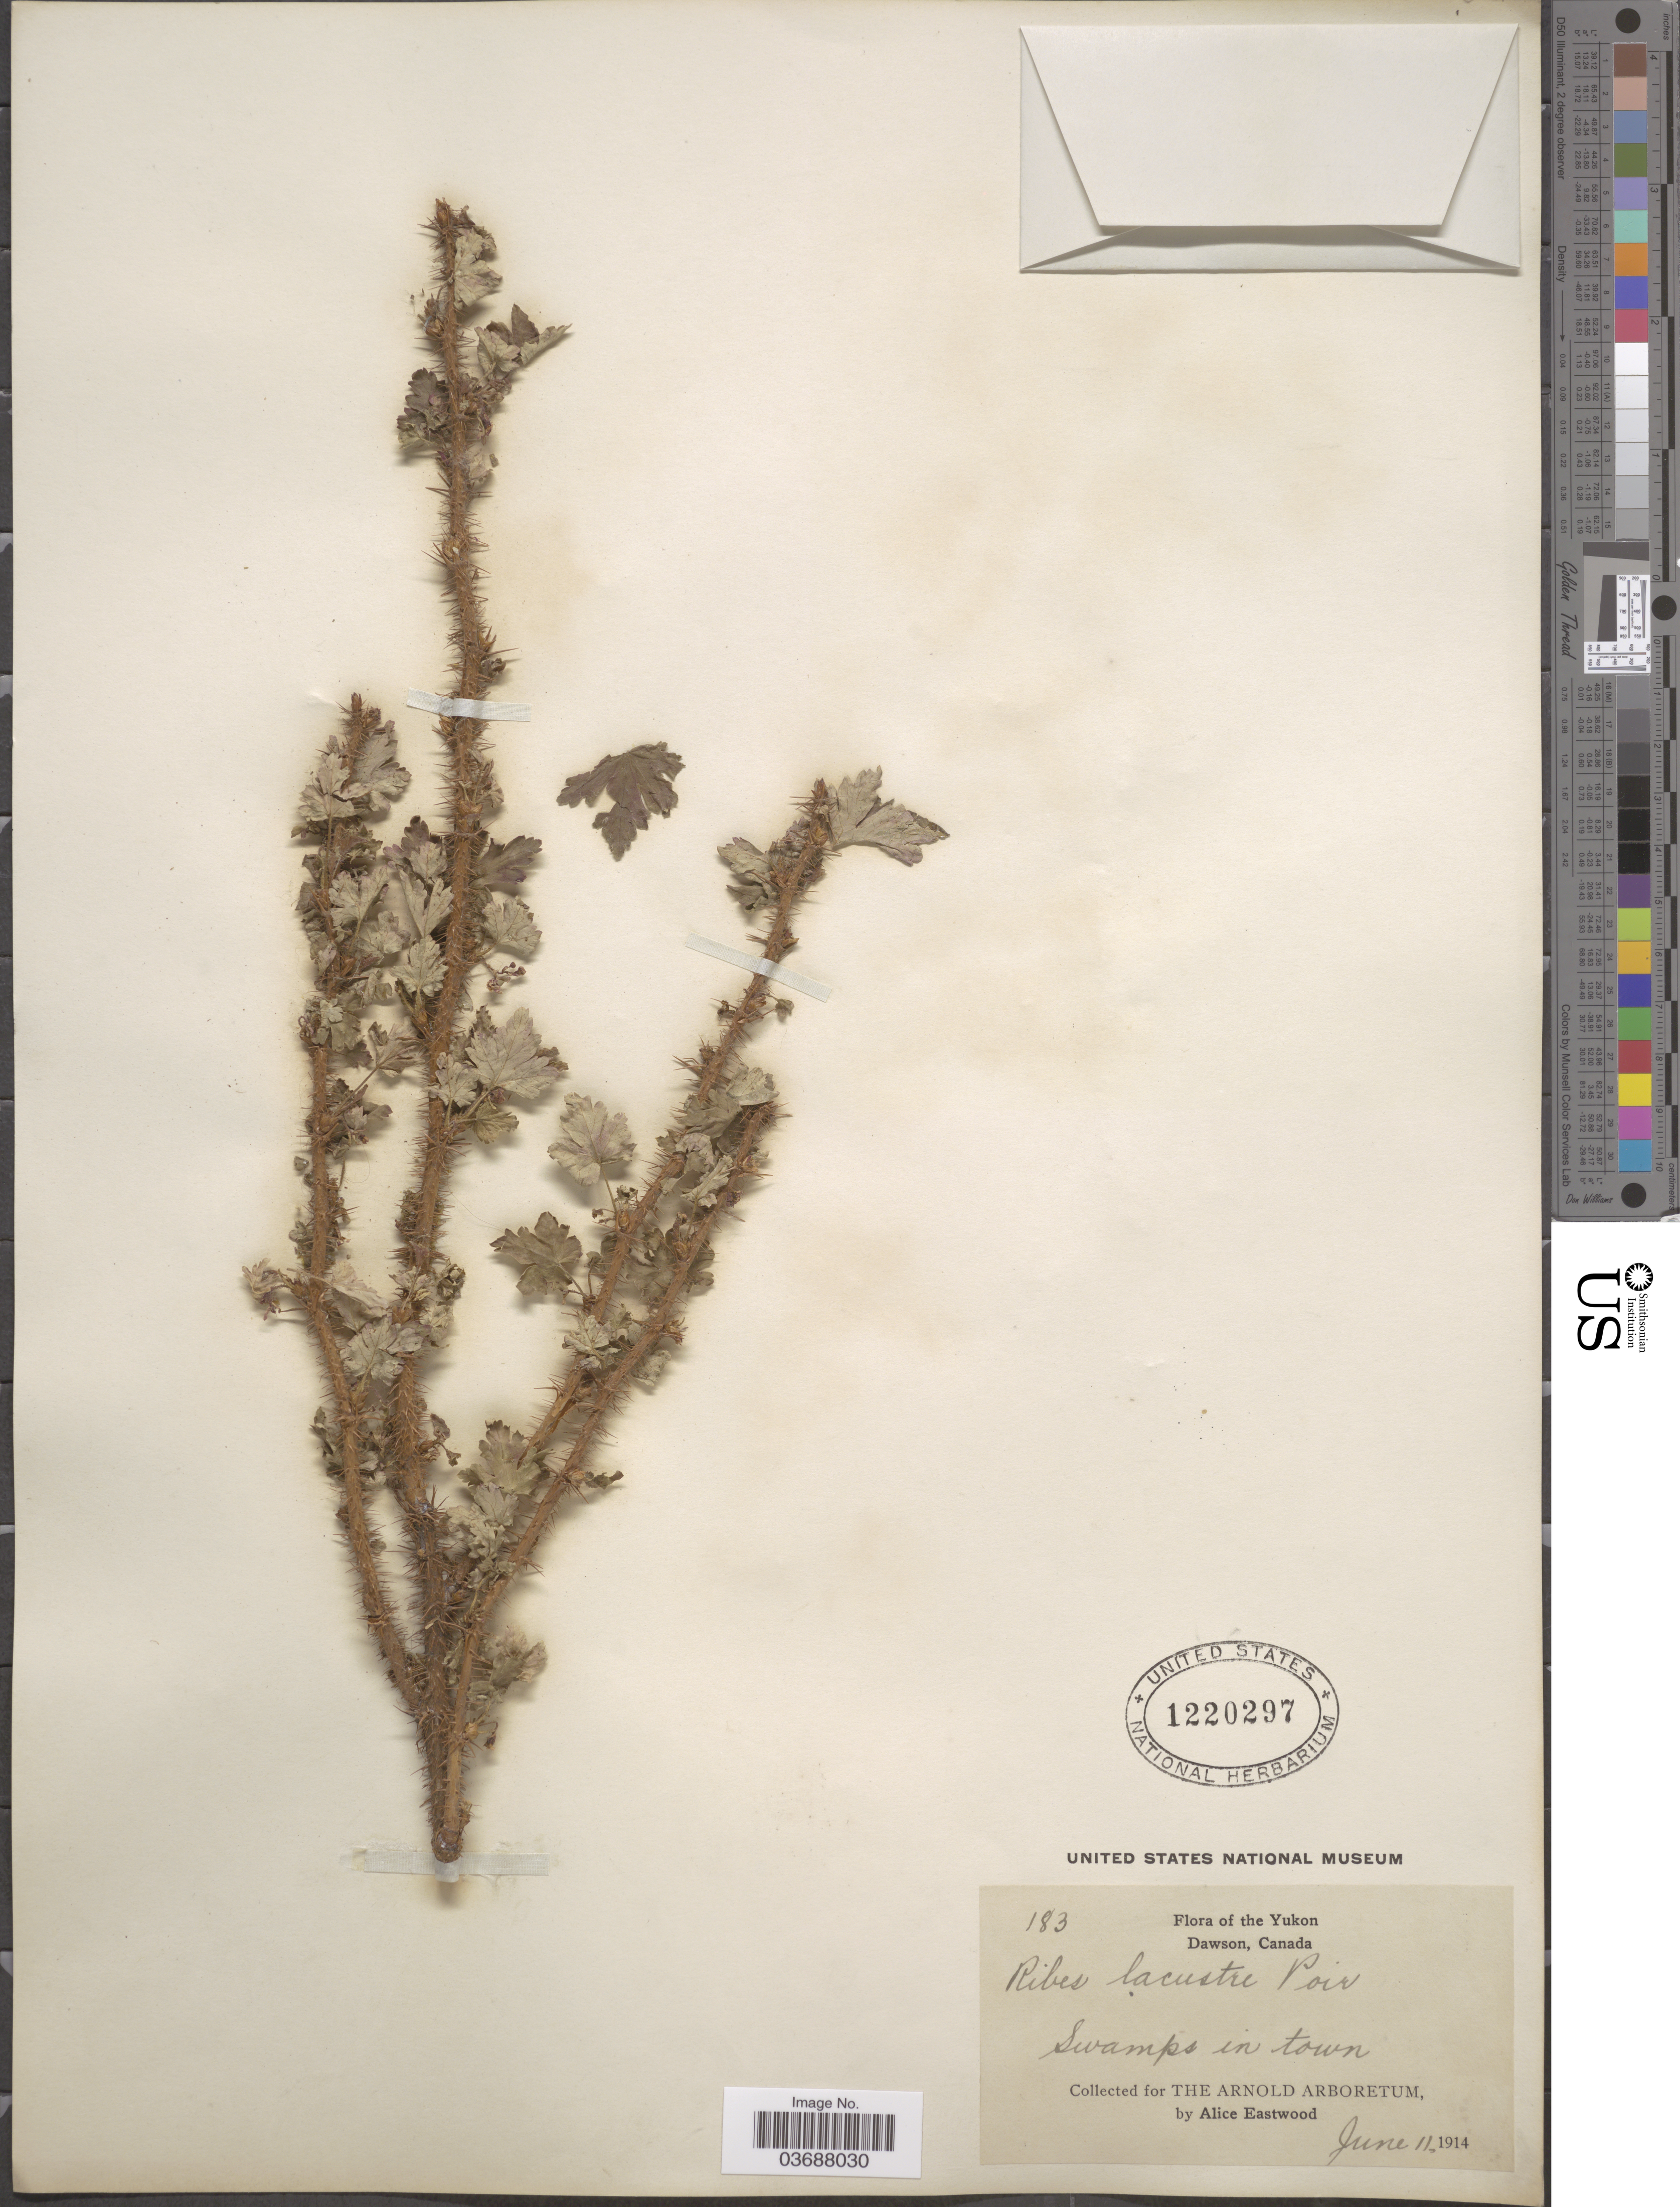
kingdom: Plantae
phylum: Tracheophyta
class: Magnoliopsida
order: Saxifragales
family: Grossulariaceae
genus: Ribes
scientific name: Ribes lacustre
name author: (Pers.) Poir.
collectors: A. Eastwood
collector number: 183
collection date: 1914-06-11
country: Canada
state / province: Yukon Territory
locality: The Yukon. Dawson.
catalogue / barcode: US 1220297